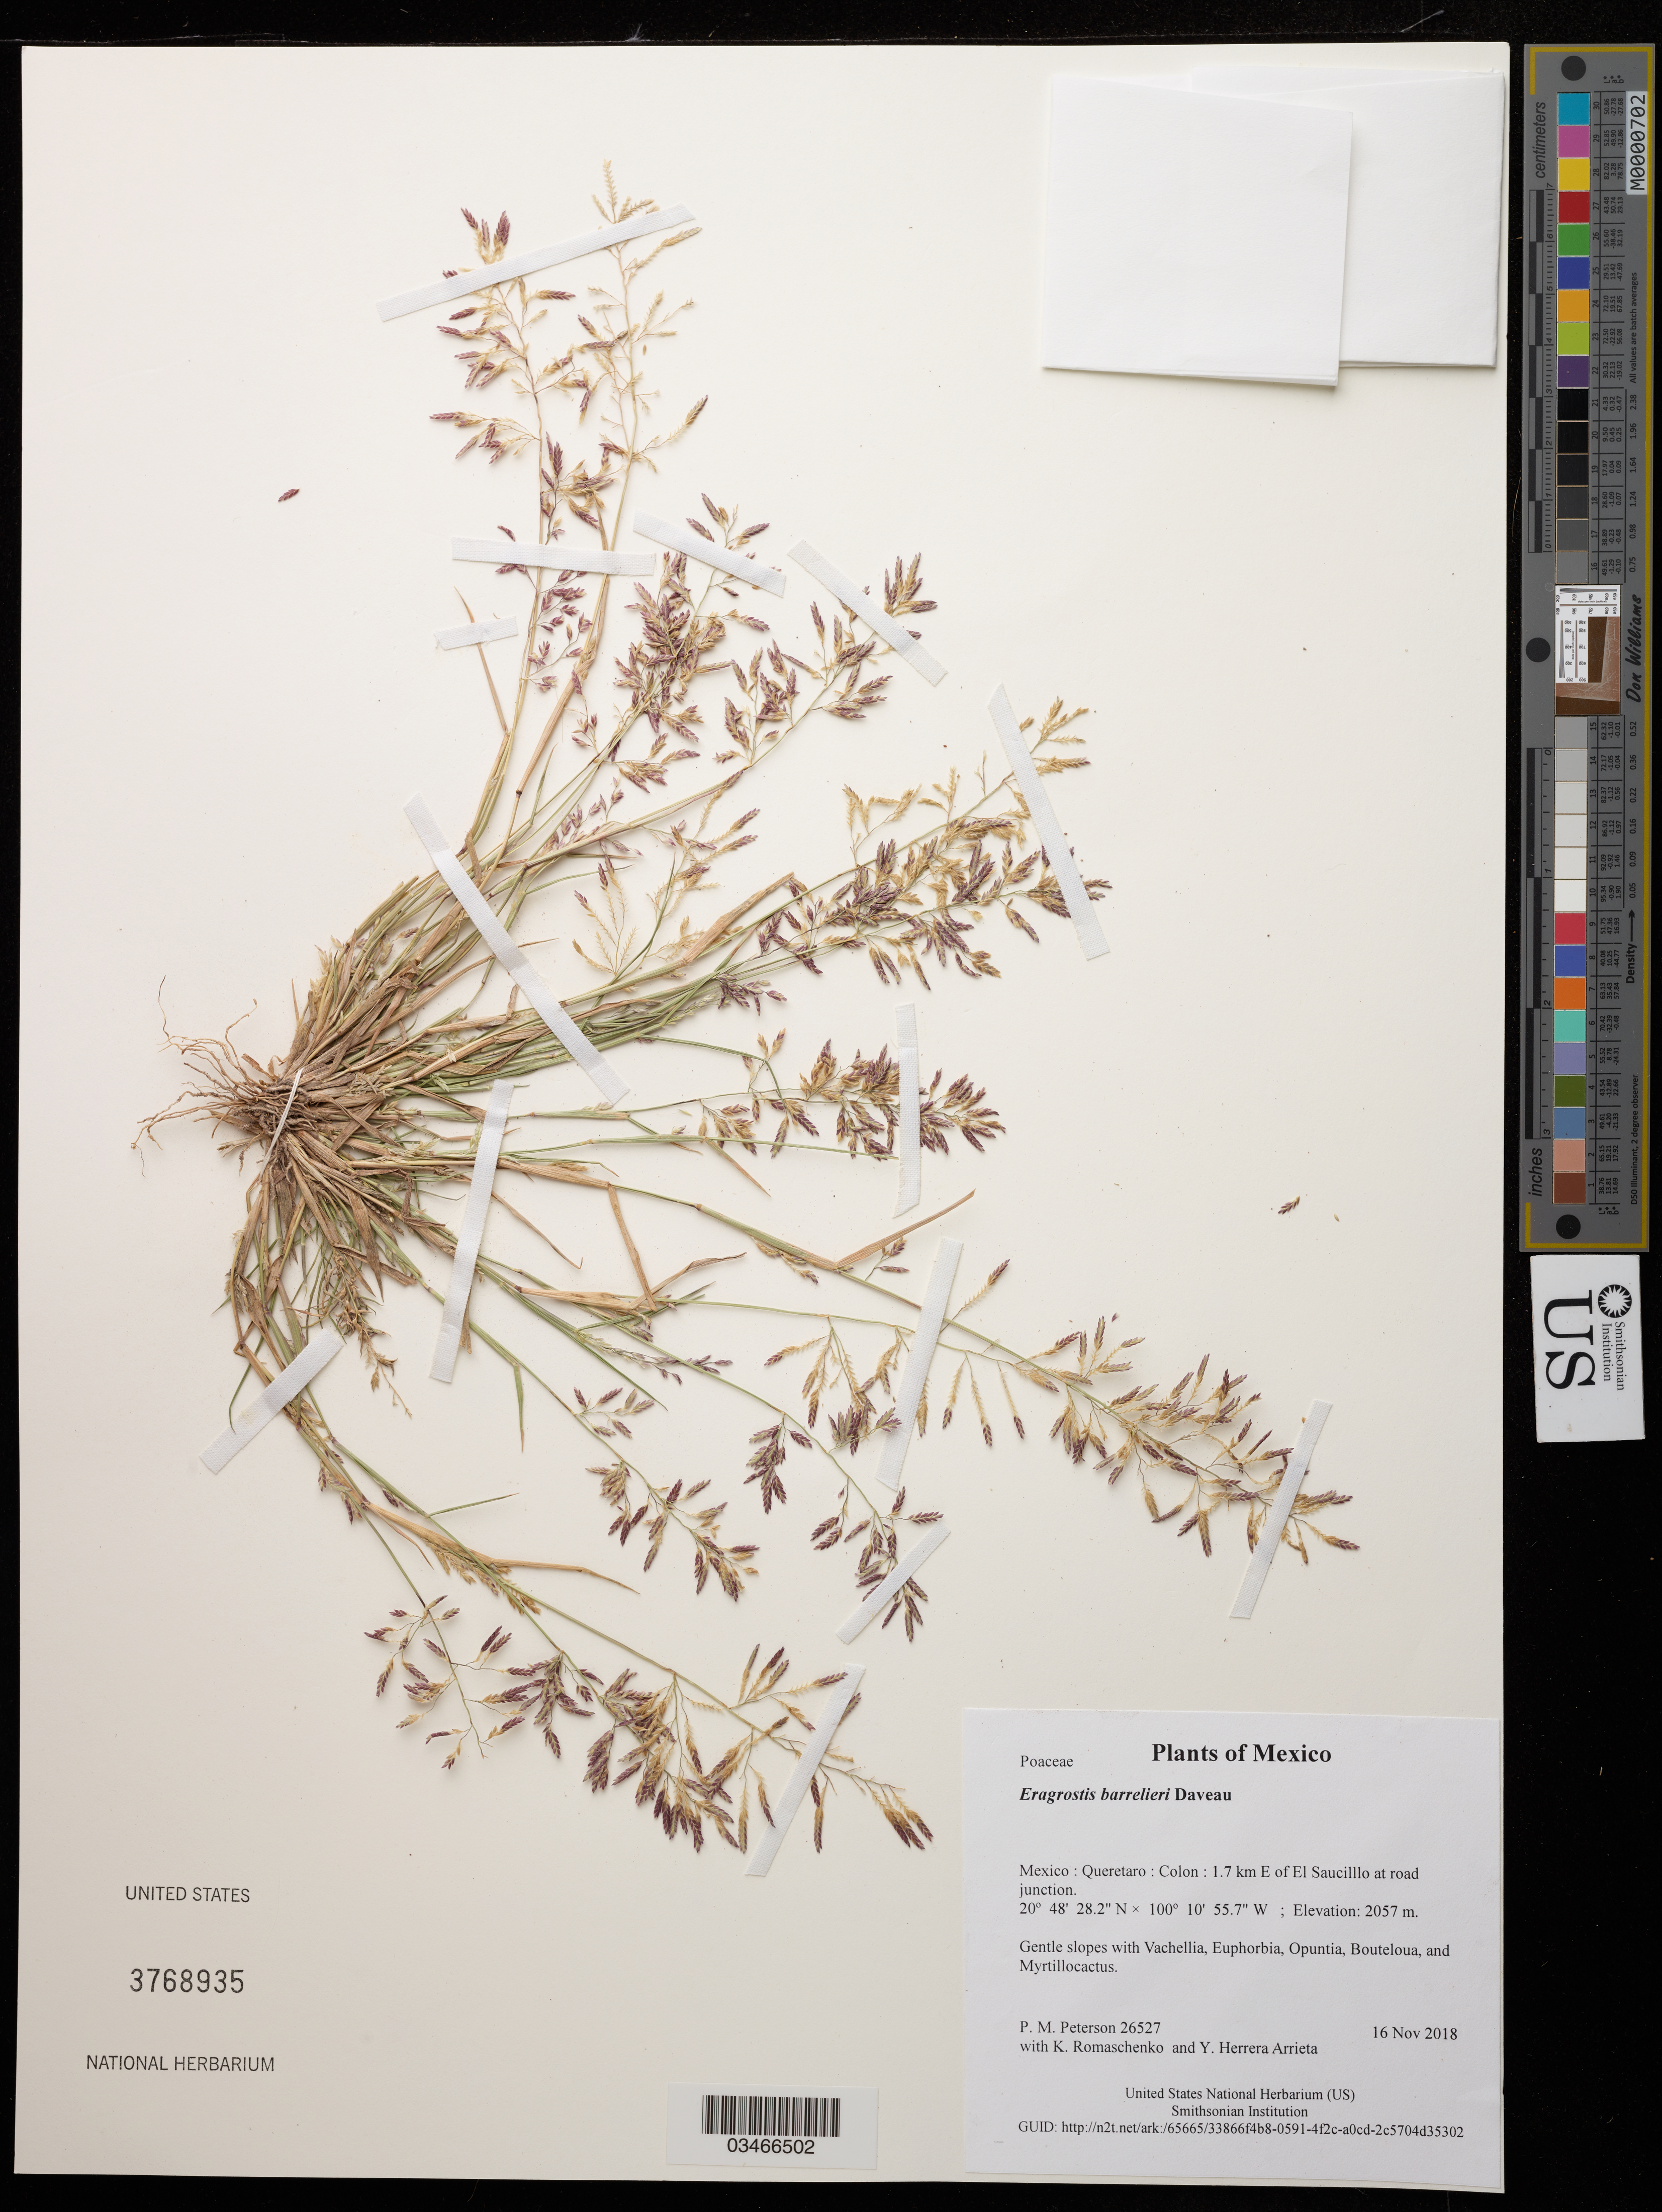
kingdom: Plantae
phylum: Tracheophyta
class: Liliopsida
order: Poales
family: Poaceae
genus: Eragrostis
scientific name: Eragrostis barrelieri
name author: Daveau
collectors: P. M. Peterson, K. Romaschenko & Y. Herrera Arrieta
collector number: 26527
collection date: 2018-11-16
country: Mexico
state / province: Queretaro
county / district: Colon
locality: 1.7 km E of El Saucilllo at road junction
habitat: Gentle slopes with Vachellia, Euphorbia, Opuntia, Bouteloua, and Myrtillocactus.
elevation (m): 2057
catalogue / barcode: US 3768935